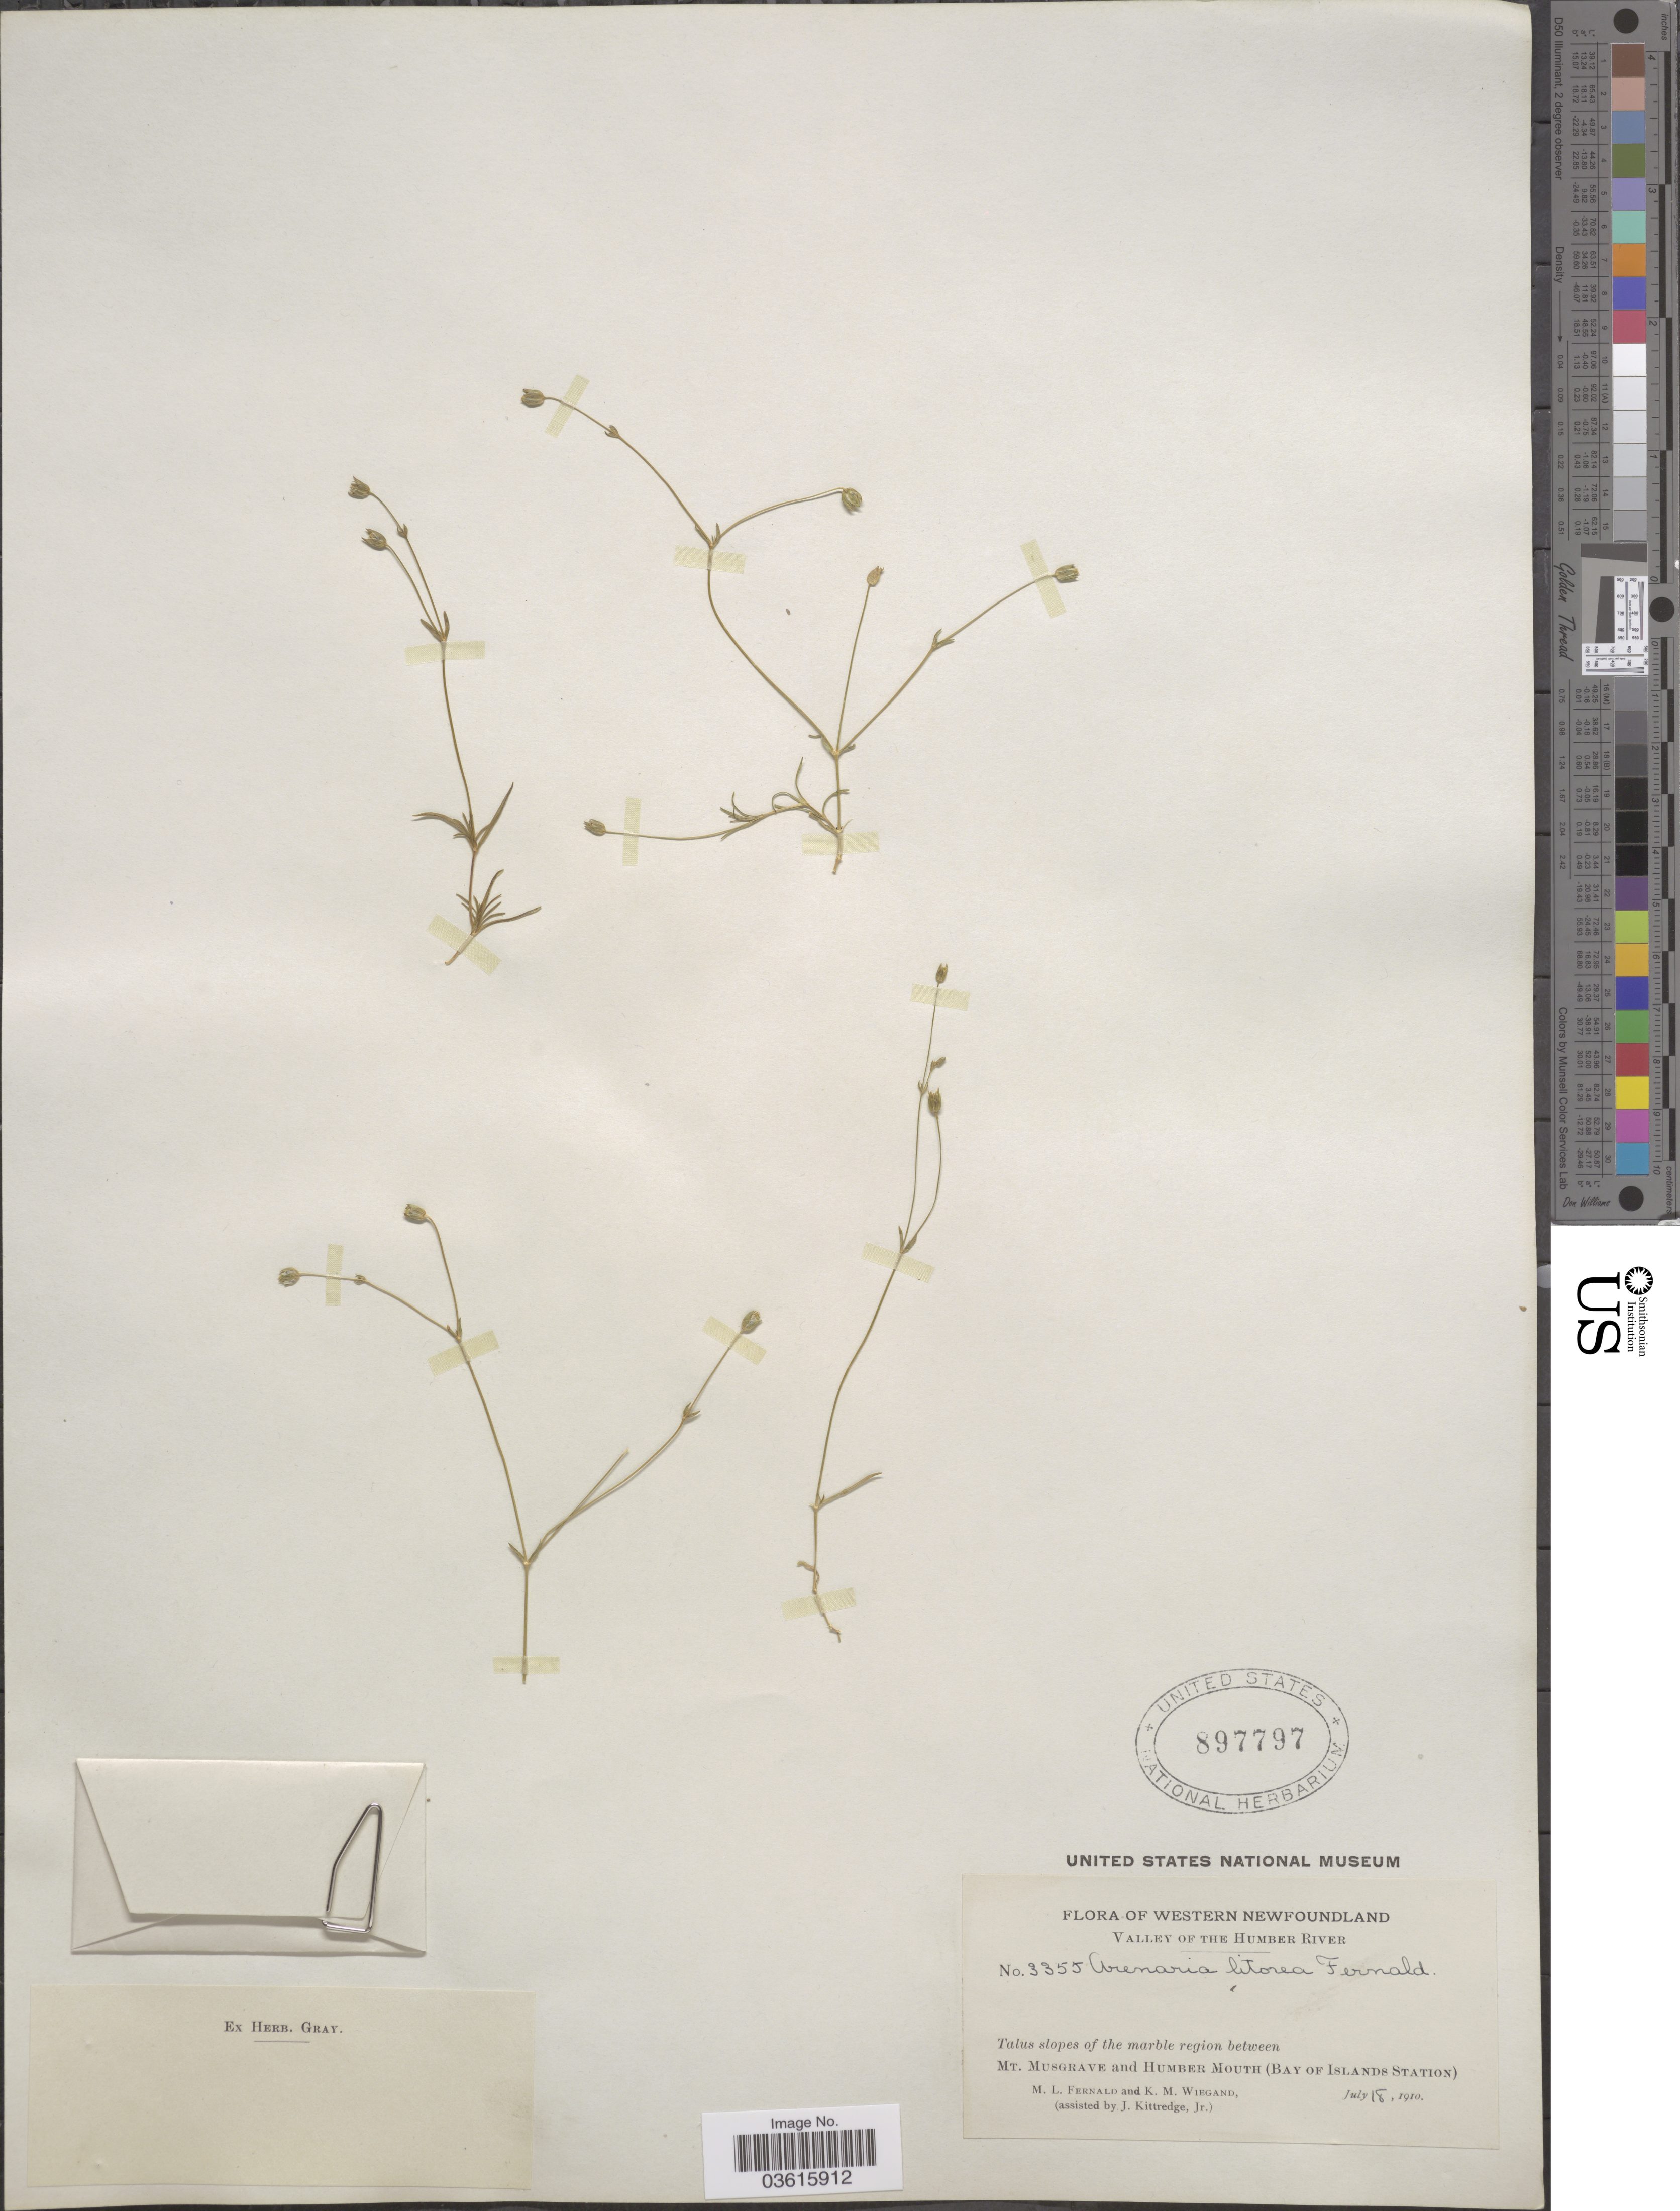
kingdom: Plantae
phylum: Tracheophyta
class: Magnoliopsida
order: Caryophyllales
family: Caryophyllaceae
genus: Minuartia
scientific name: Minuartia dawsonensis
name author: (Britton) House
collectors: M. L. Fernald, K. M. Wiegand & J. Kittredge Jr.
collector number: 3355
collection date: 1910-07-18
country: Canada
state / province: Newfoundland and Labrador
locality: Western Newfoundland. Valley of The Humber River. Talus slopes of the marble region between Mt. Musgrave and Humber Mouth (Bay of Islands Station).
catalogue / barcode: US 897797